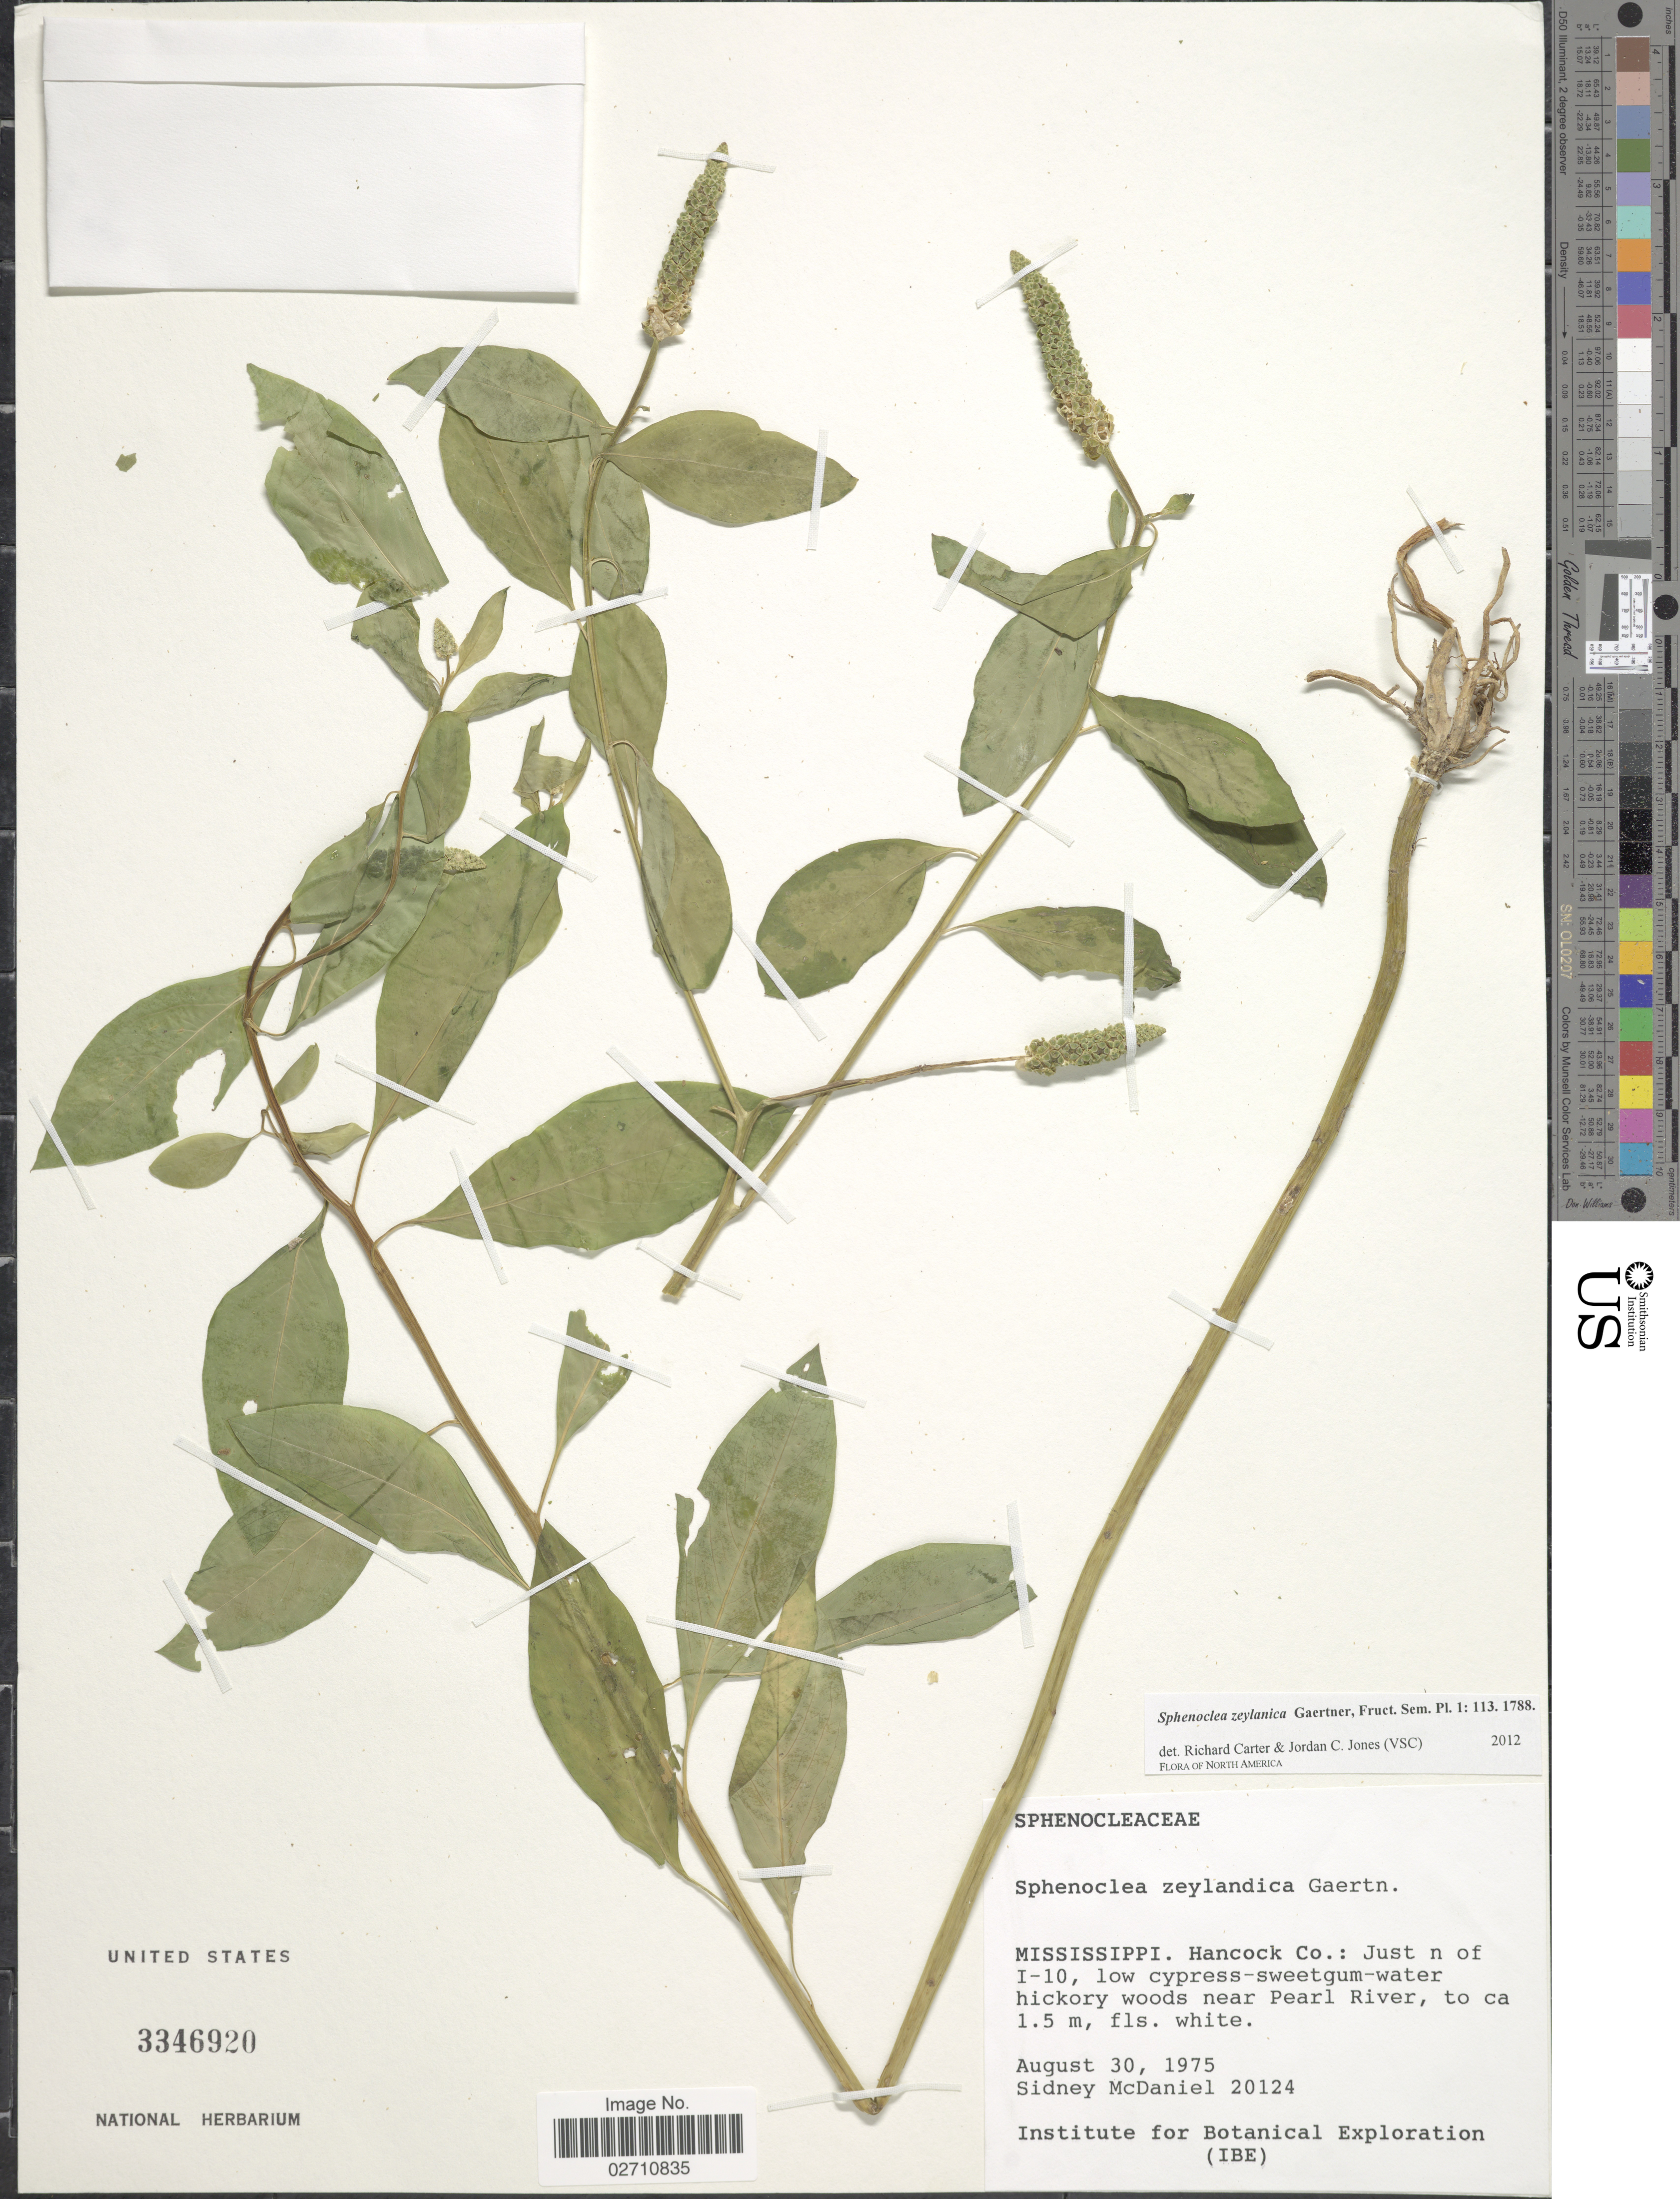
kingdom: Plantae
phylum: Tracheophyta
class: Magnoliopsida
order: Solanales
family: Sphenocleaceae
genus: Sphenoclea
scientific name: Sphenoclea zeylanica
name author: Gaertn.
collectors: S. McDaniel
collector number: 20124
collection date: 1975-08-30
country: United States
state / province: Mississippi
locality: Hancock Co.: Just n of I-10, near Pearl River, to ca 1.5 m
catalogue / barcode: US 3346920